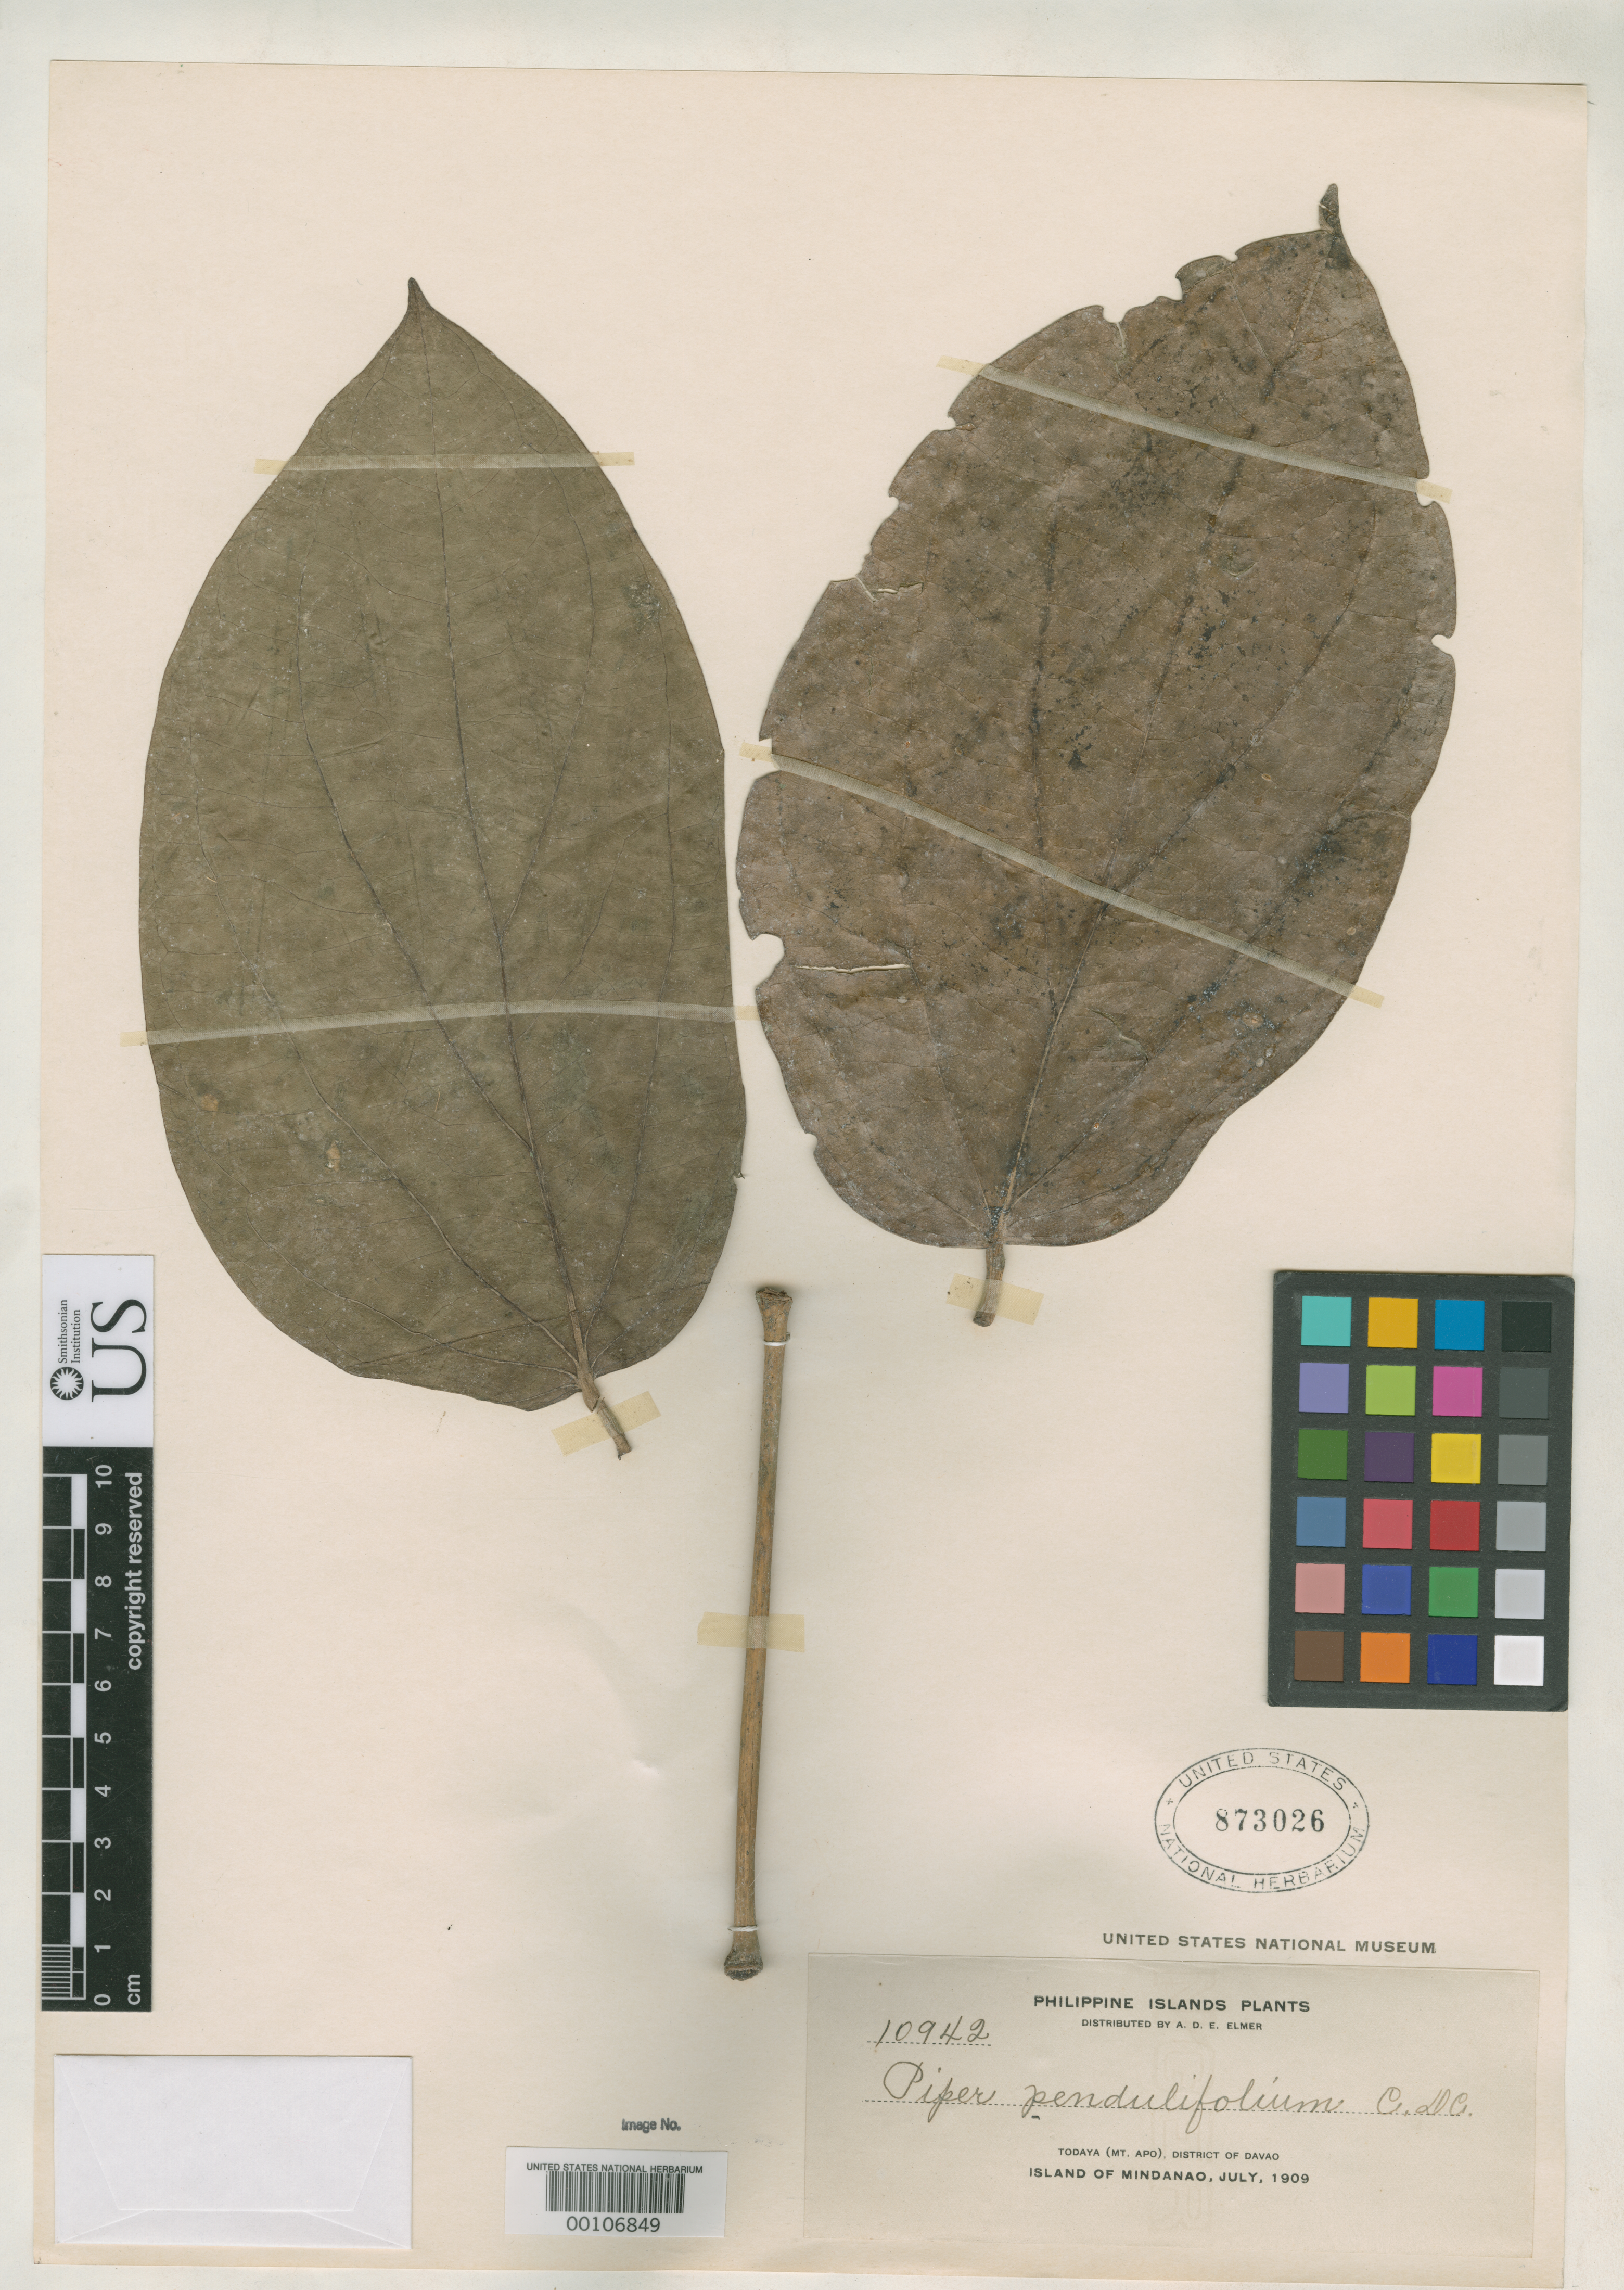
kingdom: Plantae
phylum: Tracheophyta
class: Magnoliopsida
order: Piperales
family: Piperaceae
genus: Piper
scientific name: Piper pendulifolium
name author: C. DC. in Elmer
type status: Isotype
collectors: A. D. E. Elmer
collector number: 10942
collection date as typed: Jul 1909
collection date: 1909-07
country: Philippines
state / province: Davao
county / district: Davao del Sur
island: Mindanao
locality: Todaya, Mt. Apo.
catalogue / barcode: US 873026